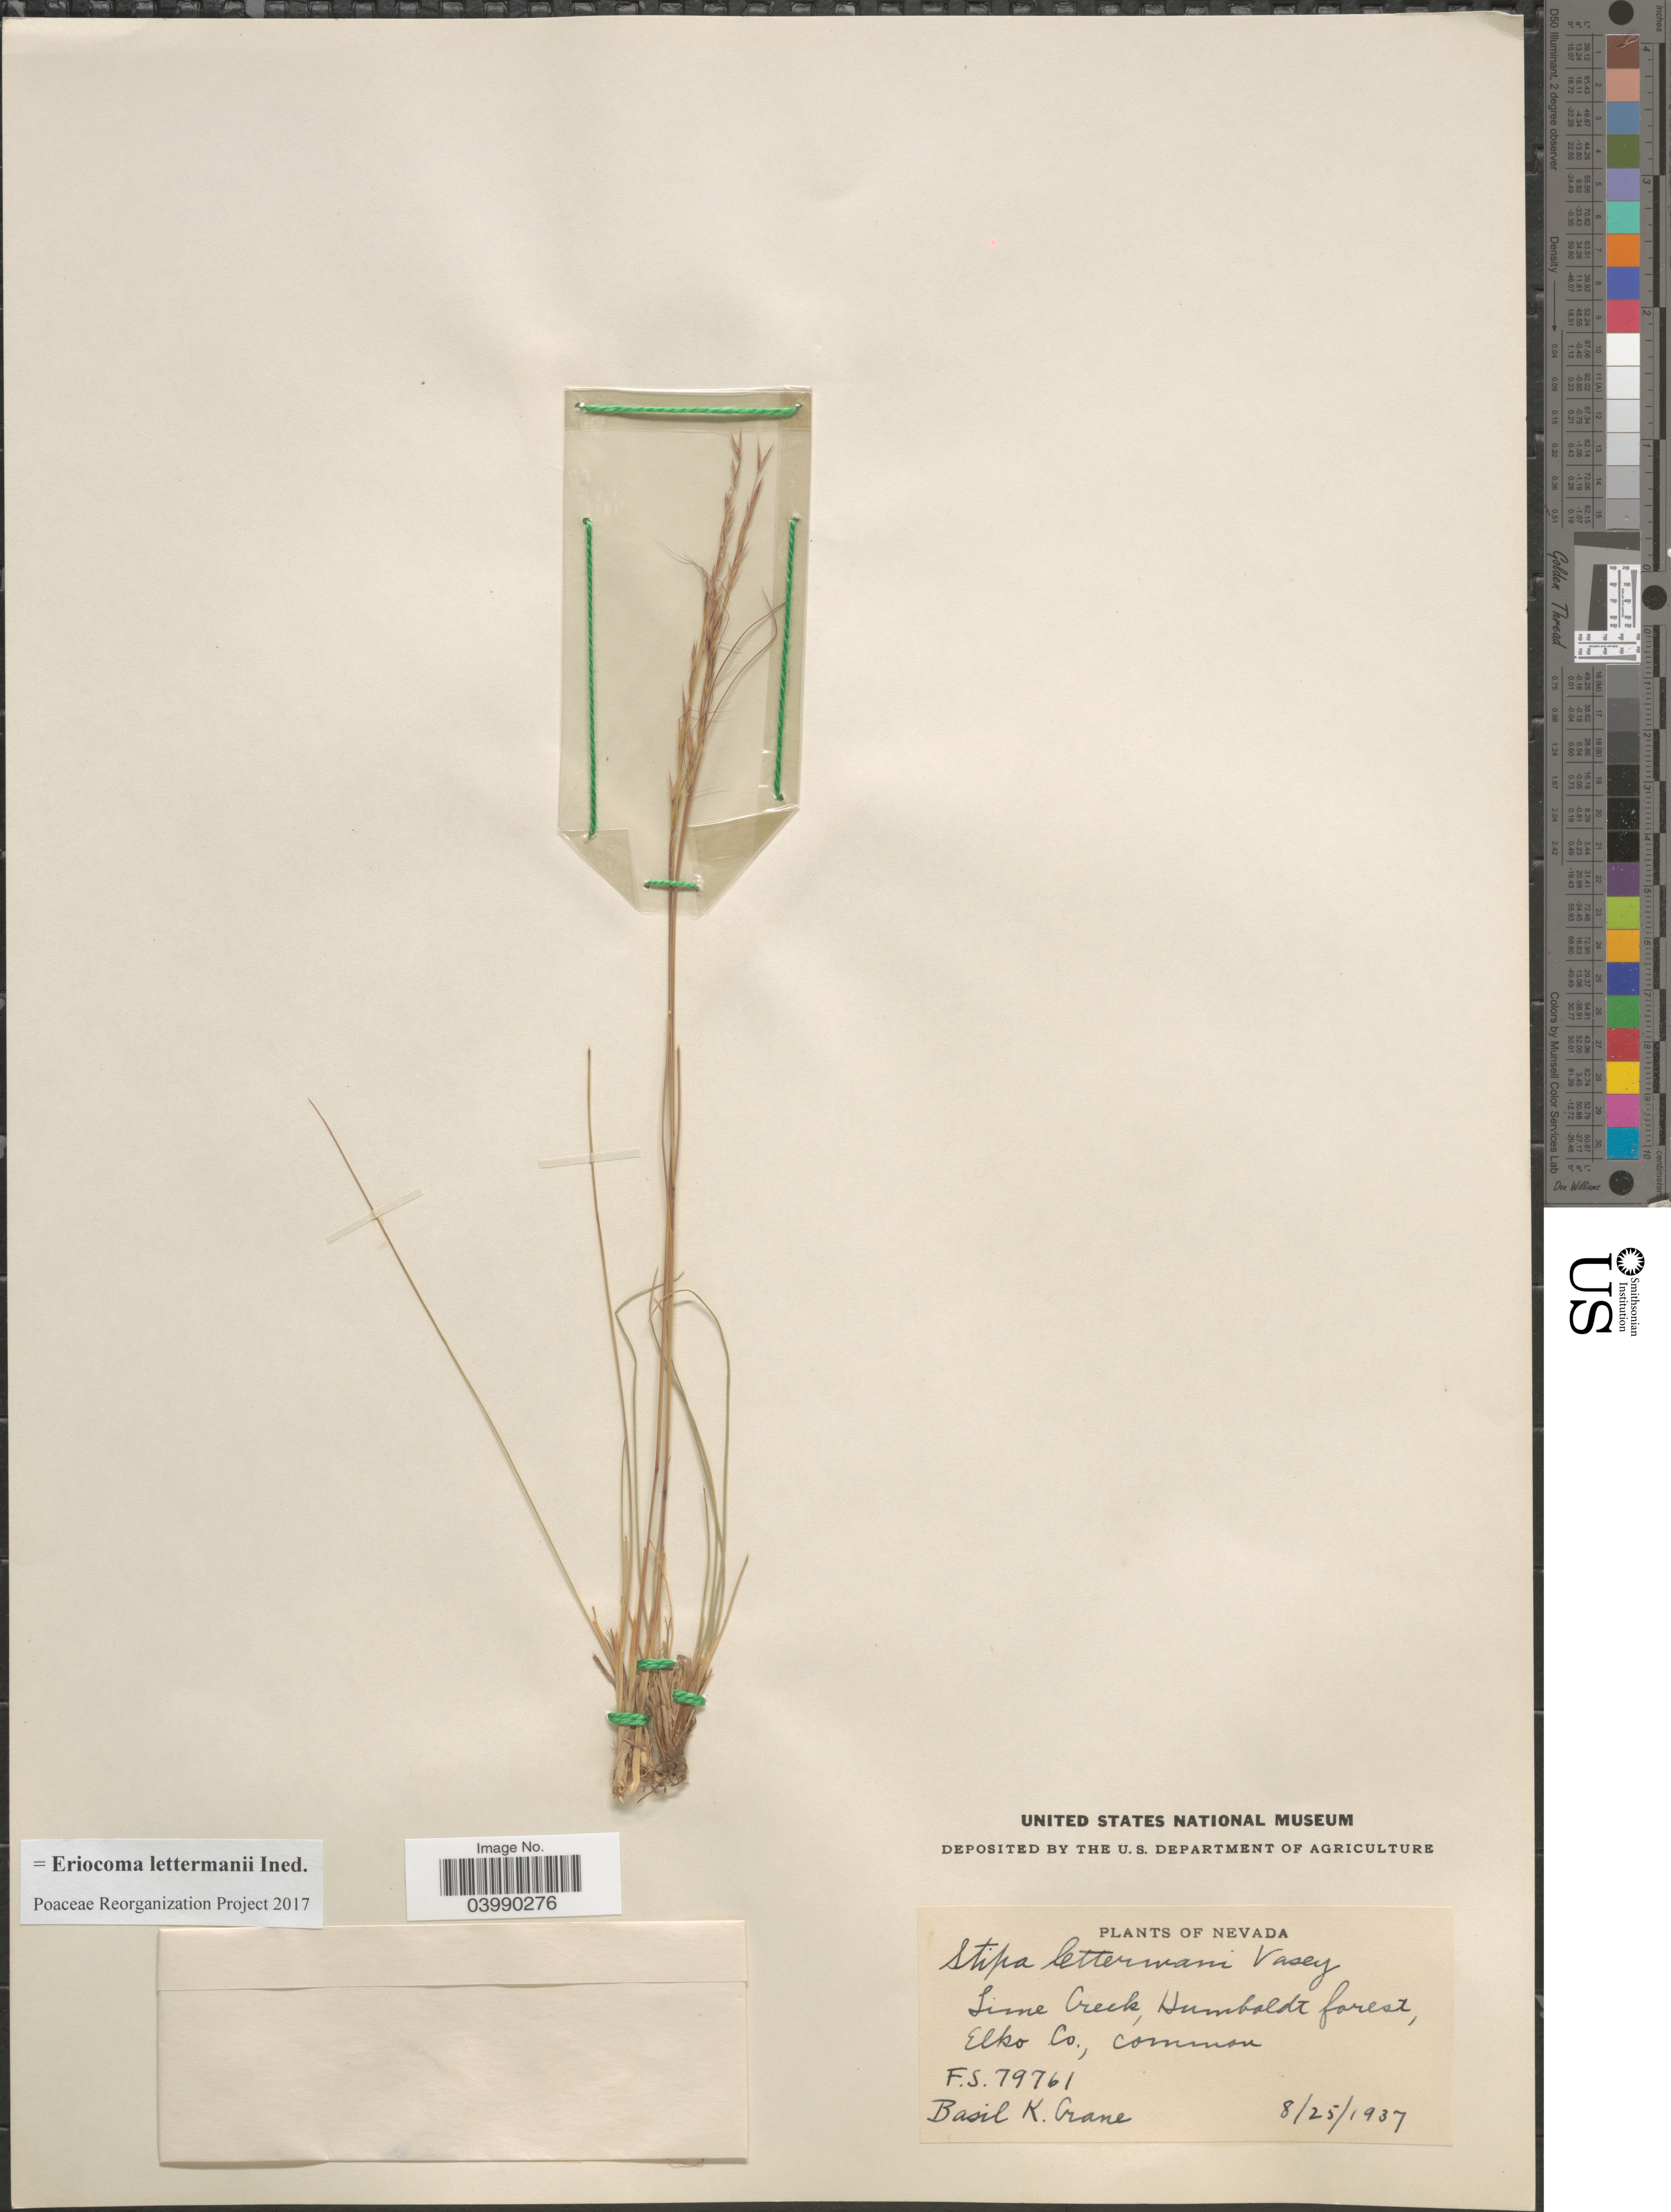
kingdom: Plantae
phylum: Tracheophyta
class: Liliopsida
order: Poales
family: Poaceae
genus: Eriocoma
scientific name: Eriocoma lettermanii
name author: (Vasey) Romasch.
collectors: B. Crane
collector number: F.S. 79761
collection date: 1937-08-25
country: United States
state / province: Nevada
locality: Lime Creek, Humboldt forest, Elko Co.